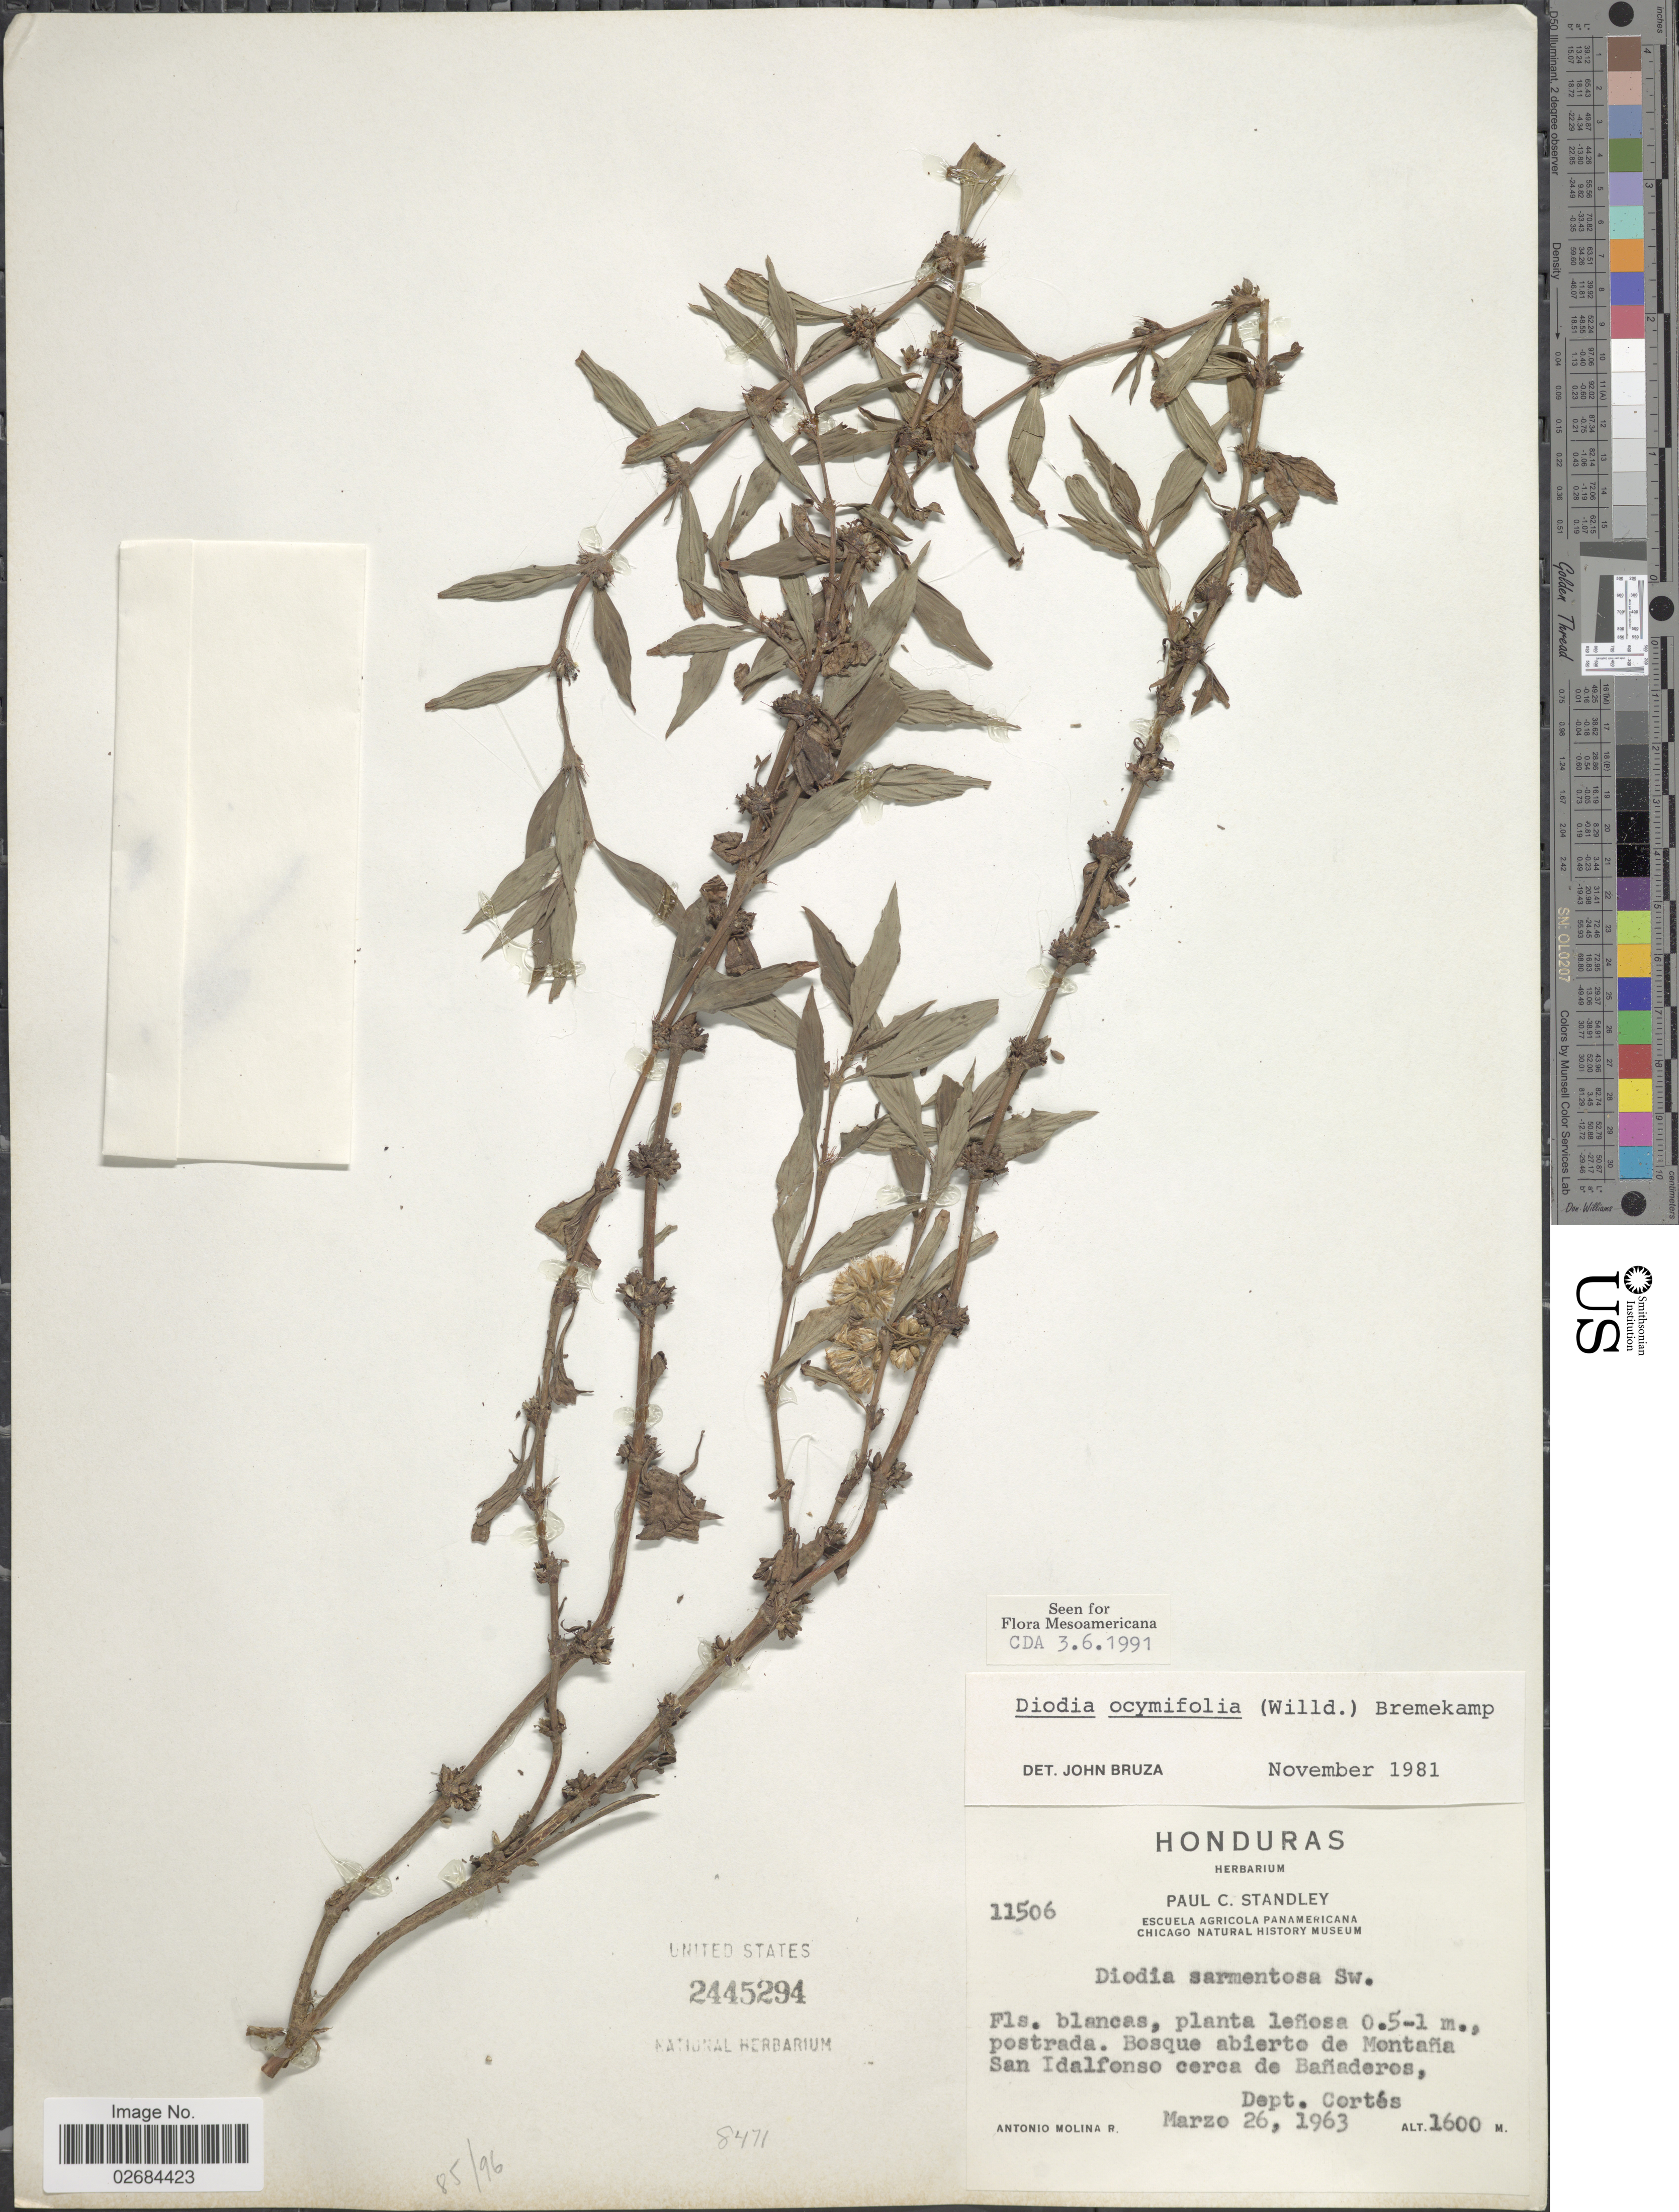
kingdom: Plantae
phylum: Tracheophyta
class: Magnoliopsida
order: Gentianales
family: Rubiaceae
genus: Diodia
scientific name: Diodia ocymifolia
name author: (Willd. ex Roem. & Schult.) Bremek.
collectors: A. Molina R.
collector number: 11506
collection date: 1963-03-26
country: Honduras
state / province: Cortés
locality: Montaña San Idalfonso cerca de Bañaderos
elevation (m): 1600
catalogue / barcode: US 2445294